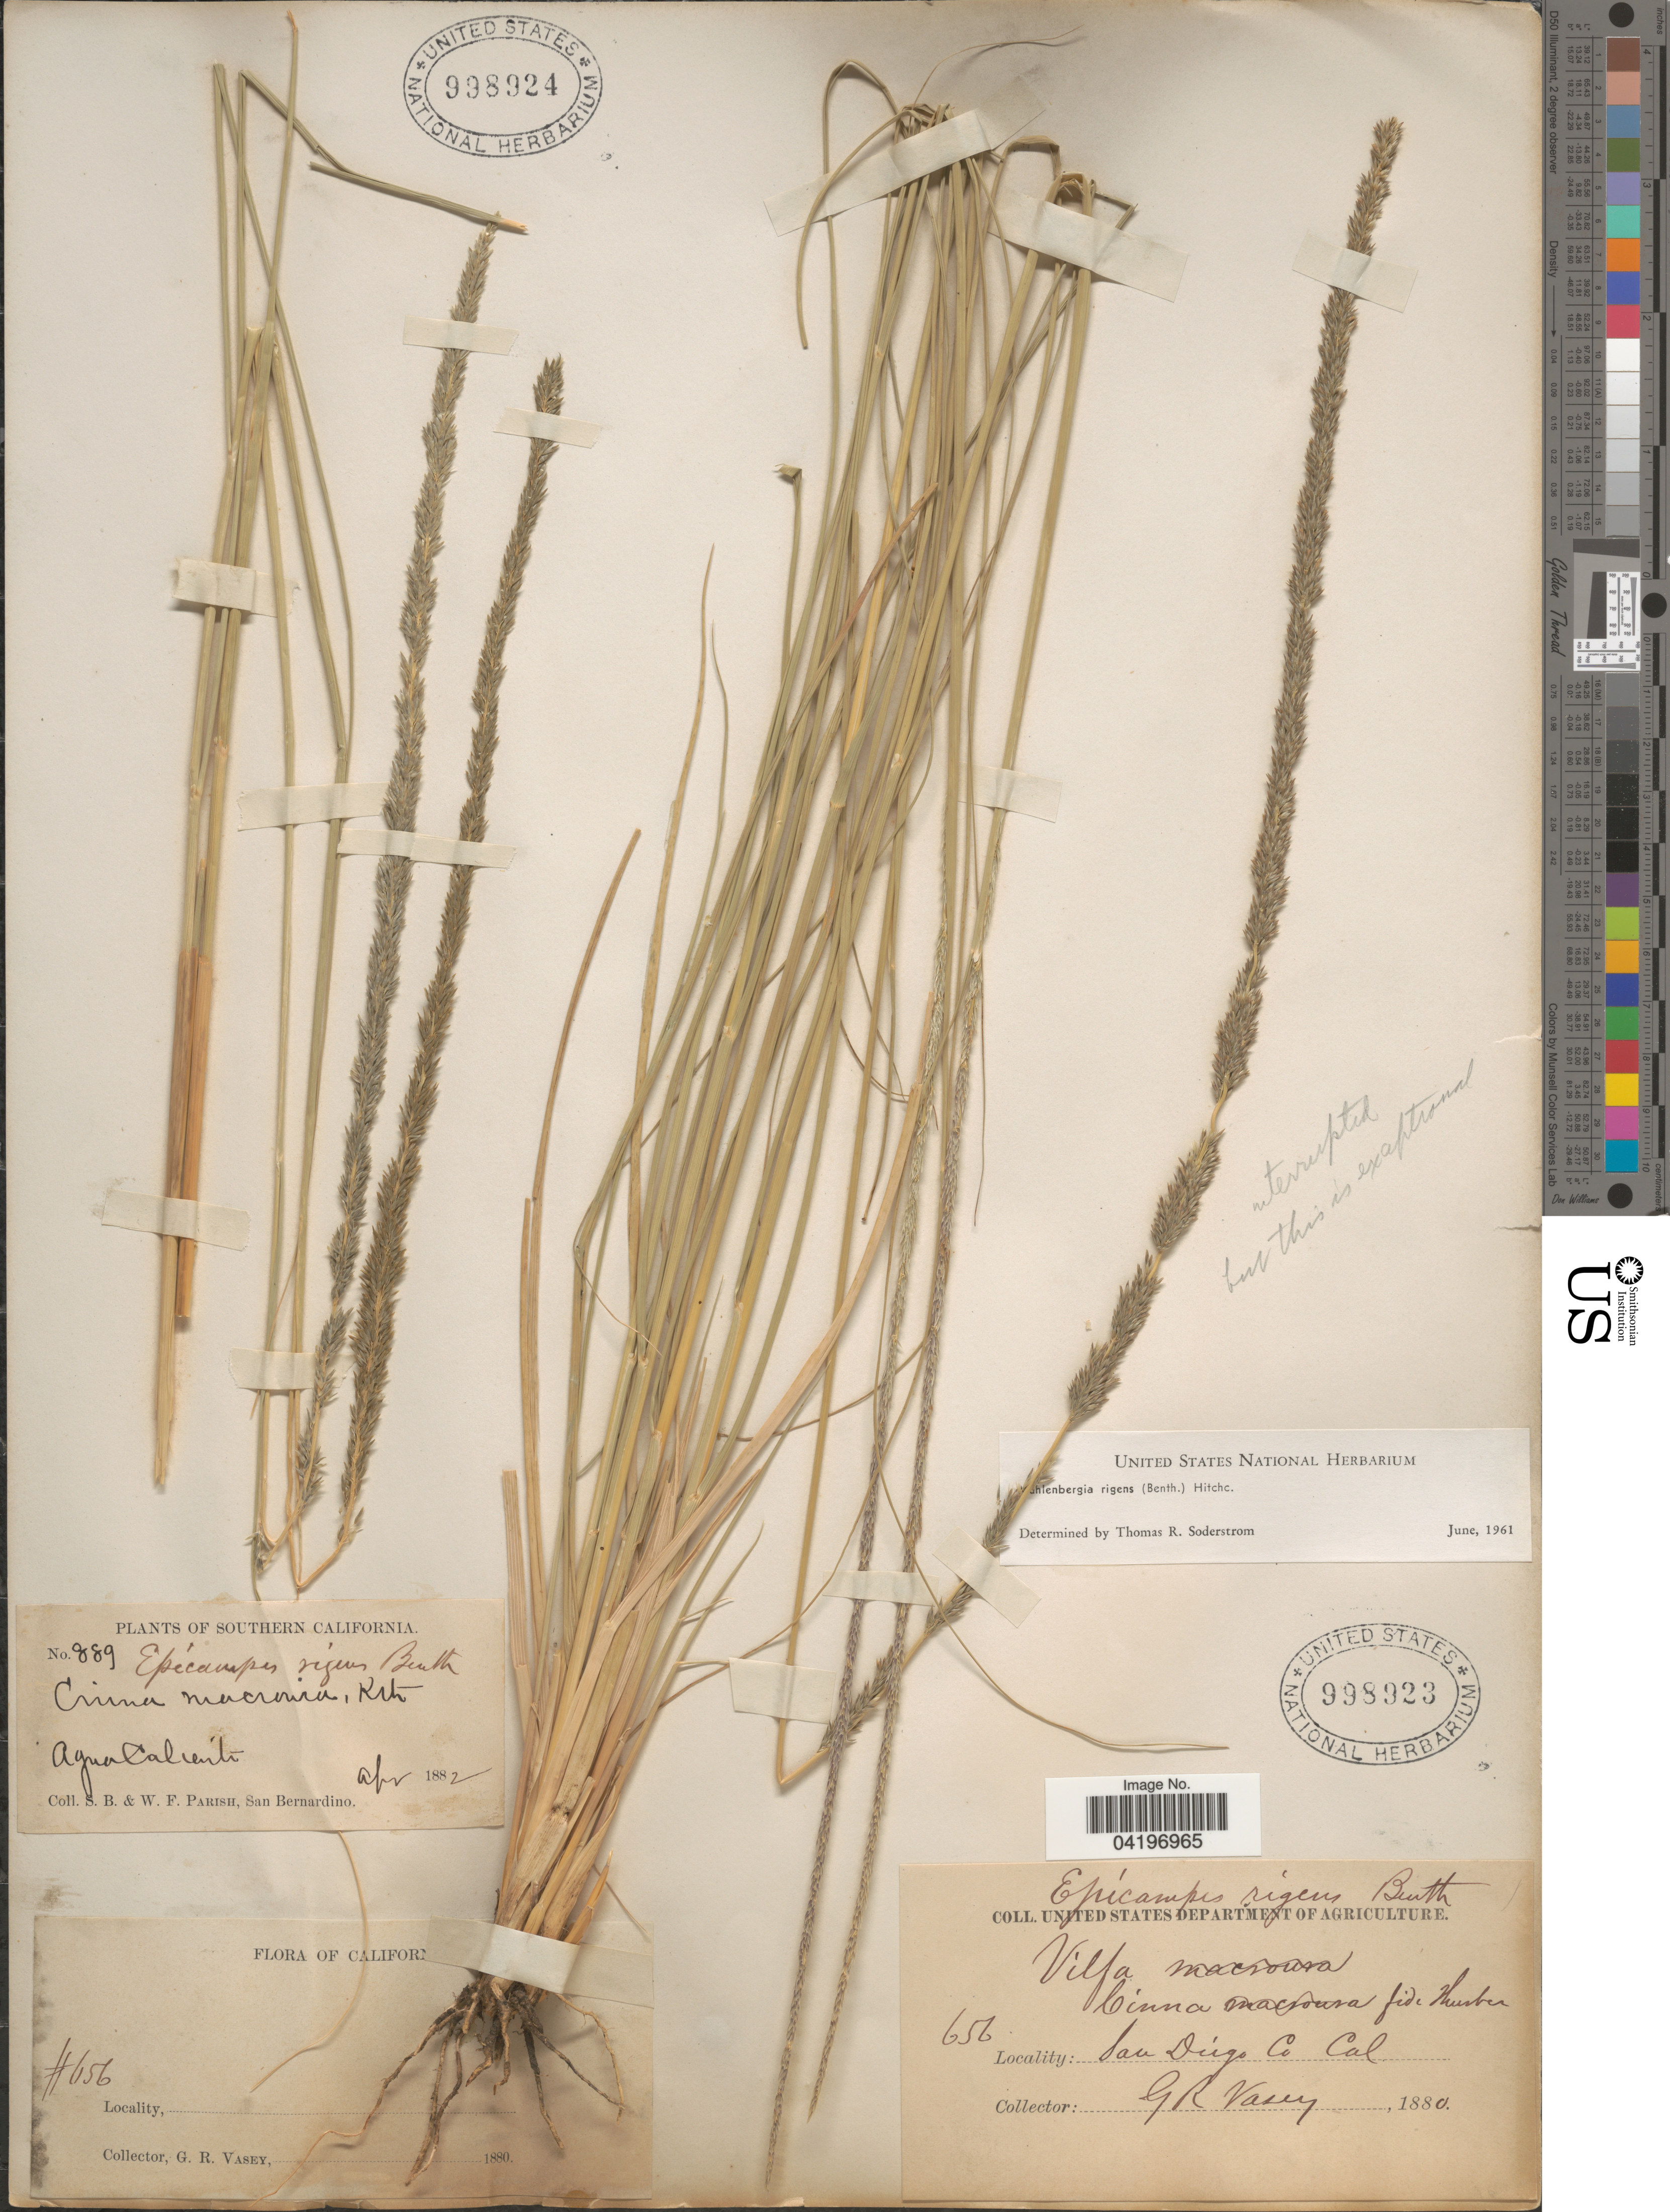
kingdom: Plantae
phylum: Tracheophyta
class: Liliopsida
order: Poales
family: Poaceae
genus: Muhlenbergia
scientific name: Muhlenbergia rigens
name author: (Benth.) Hitchc.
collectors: S. B. Parish & W. F. Parish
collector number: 889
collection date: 1882-04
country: United States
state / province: California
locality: Southern California. Agua Caliente.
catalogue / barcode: US 998924